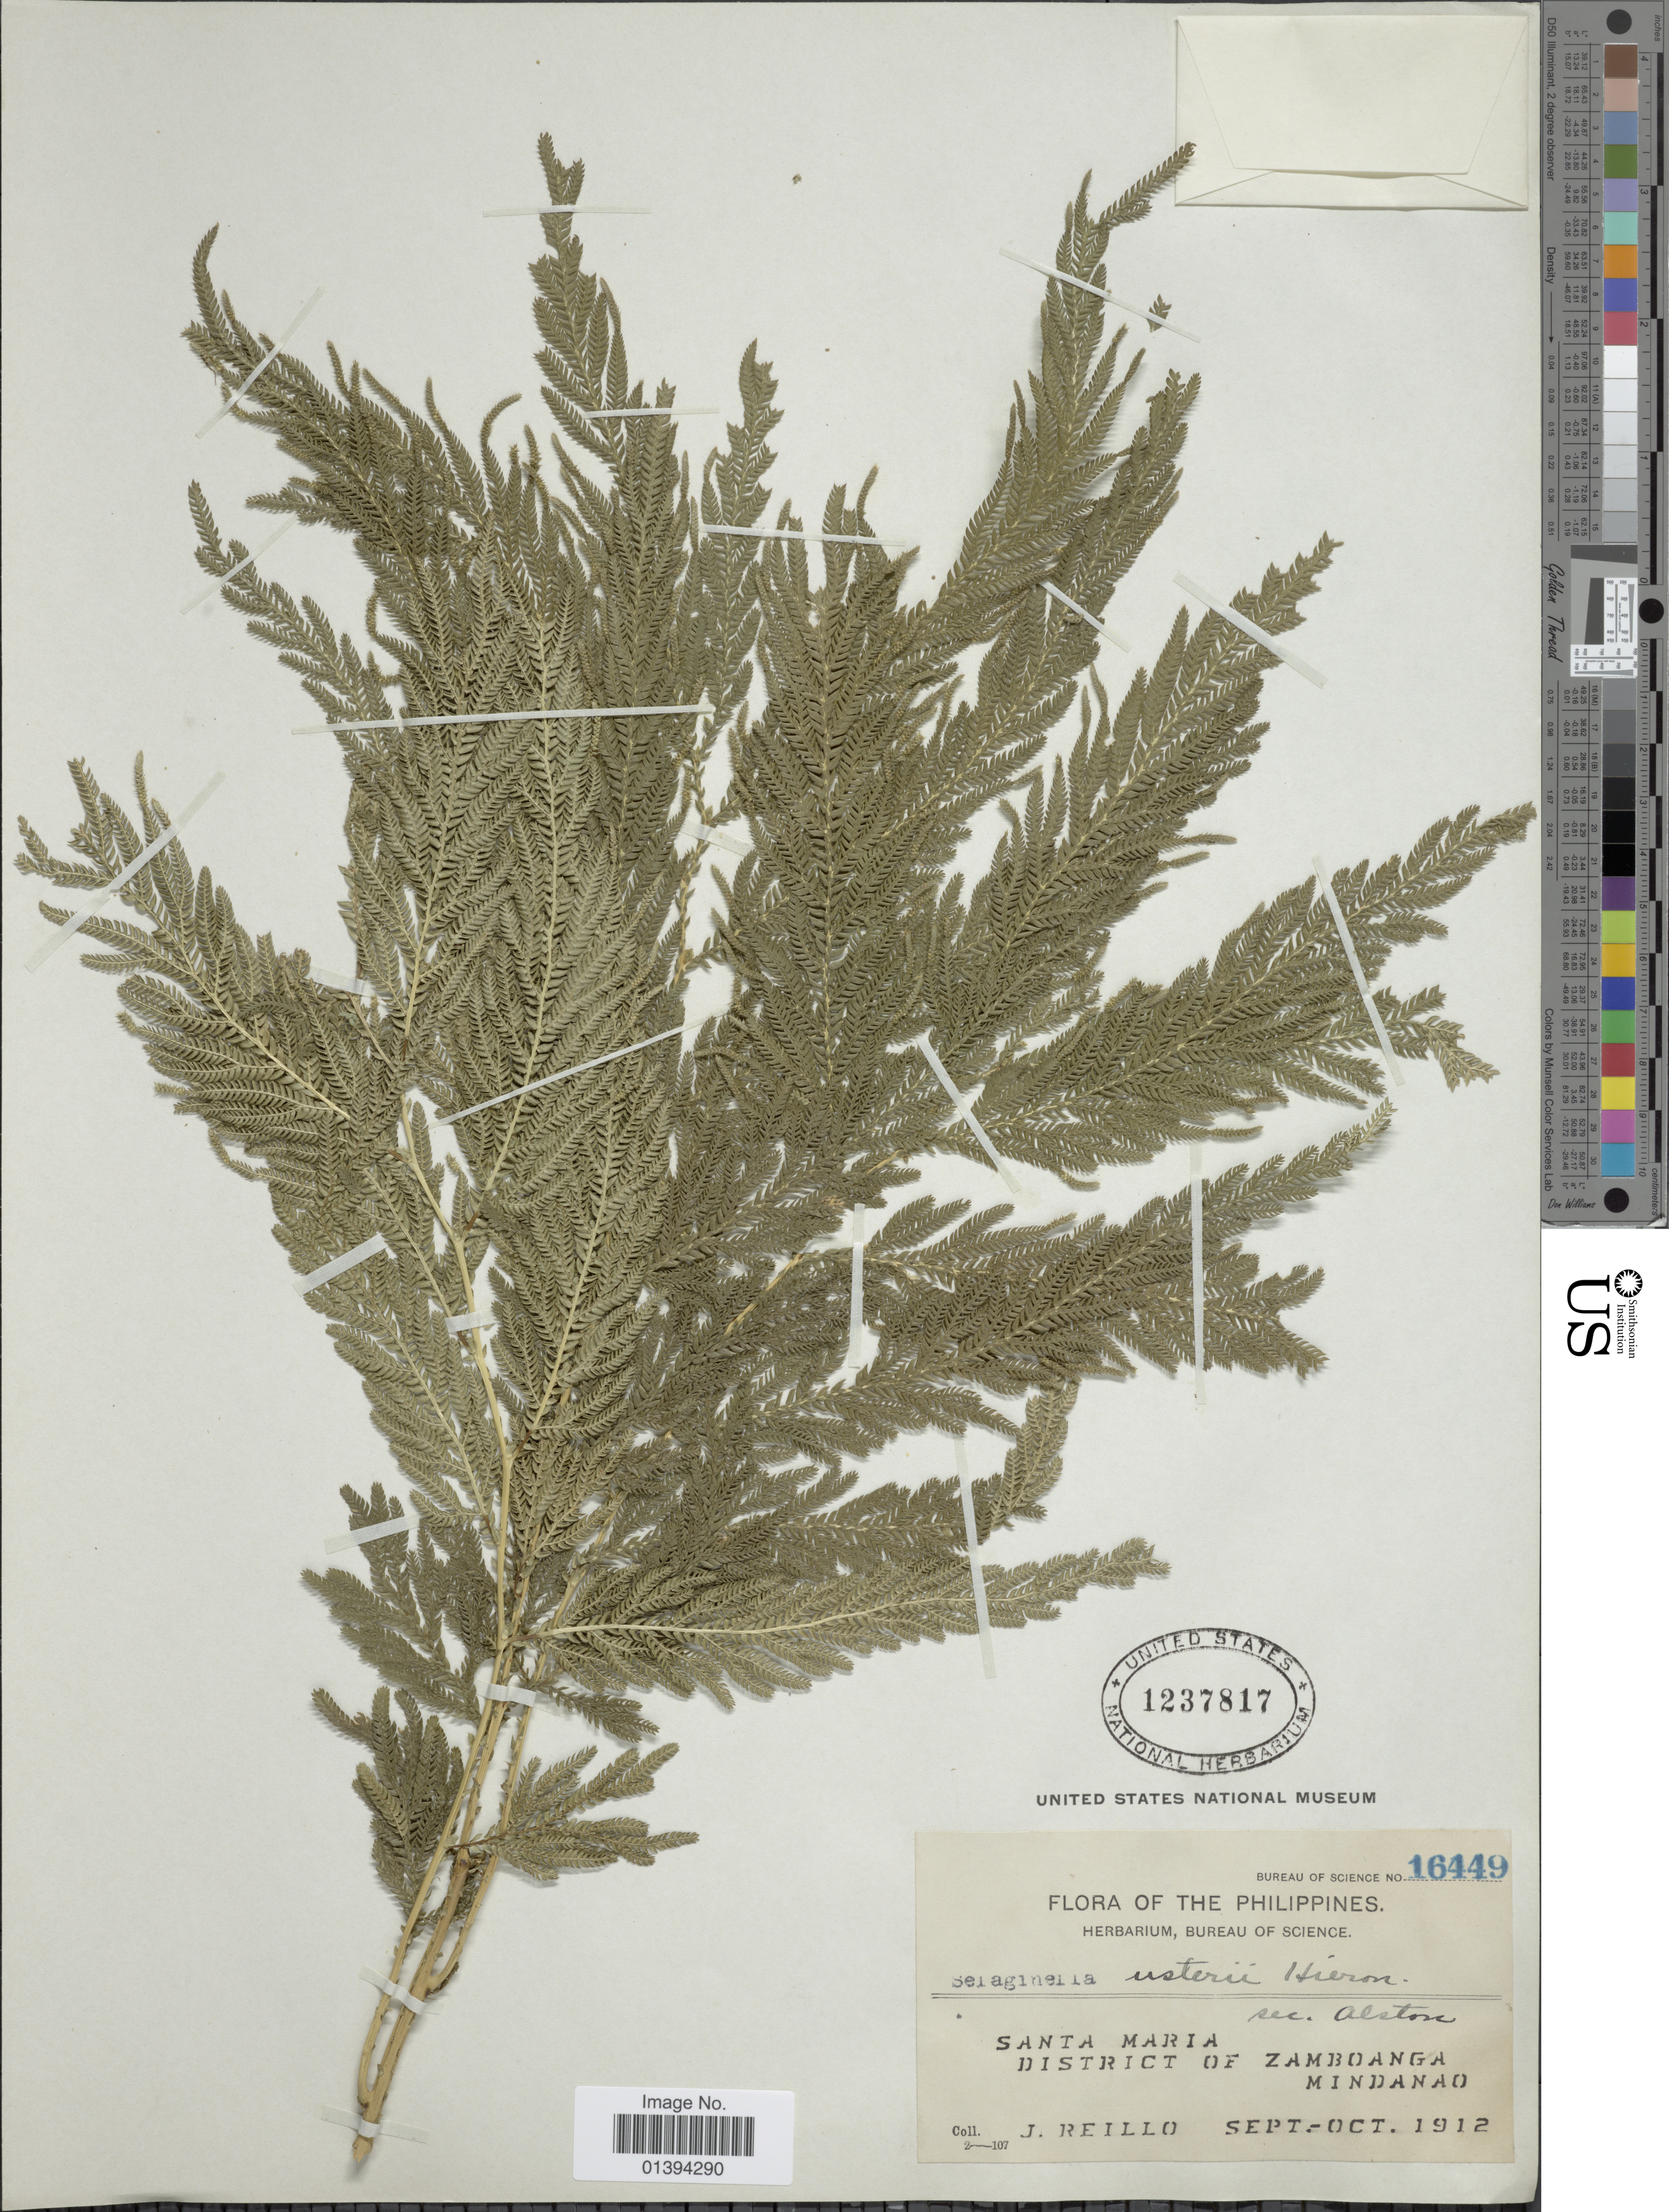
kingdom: Plantae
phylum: Tracheophyta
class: Lycopodiopsida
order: Selaginellales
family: Selaginellaceae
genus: Selaginella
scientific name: Selaginella usterii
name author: Hieron.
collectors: J. Reillo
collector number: Bureau of Science 16449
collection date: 1912-09/1912-10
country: Philippines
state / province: Zamboanga Peninsula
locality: Santa Maria, District of Zamboanga, Mindanao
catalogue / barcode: US 1237817